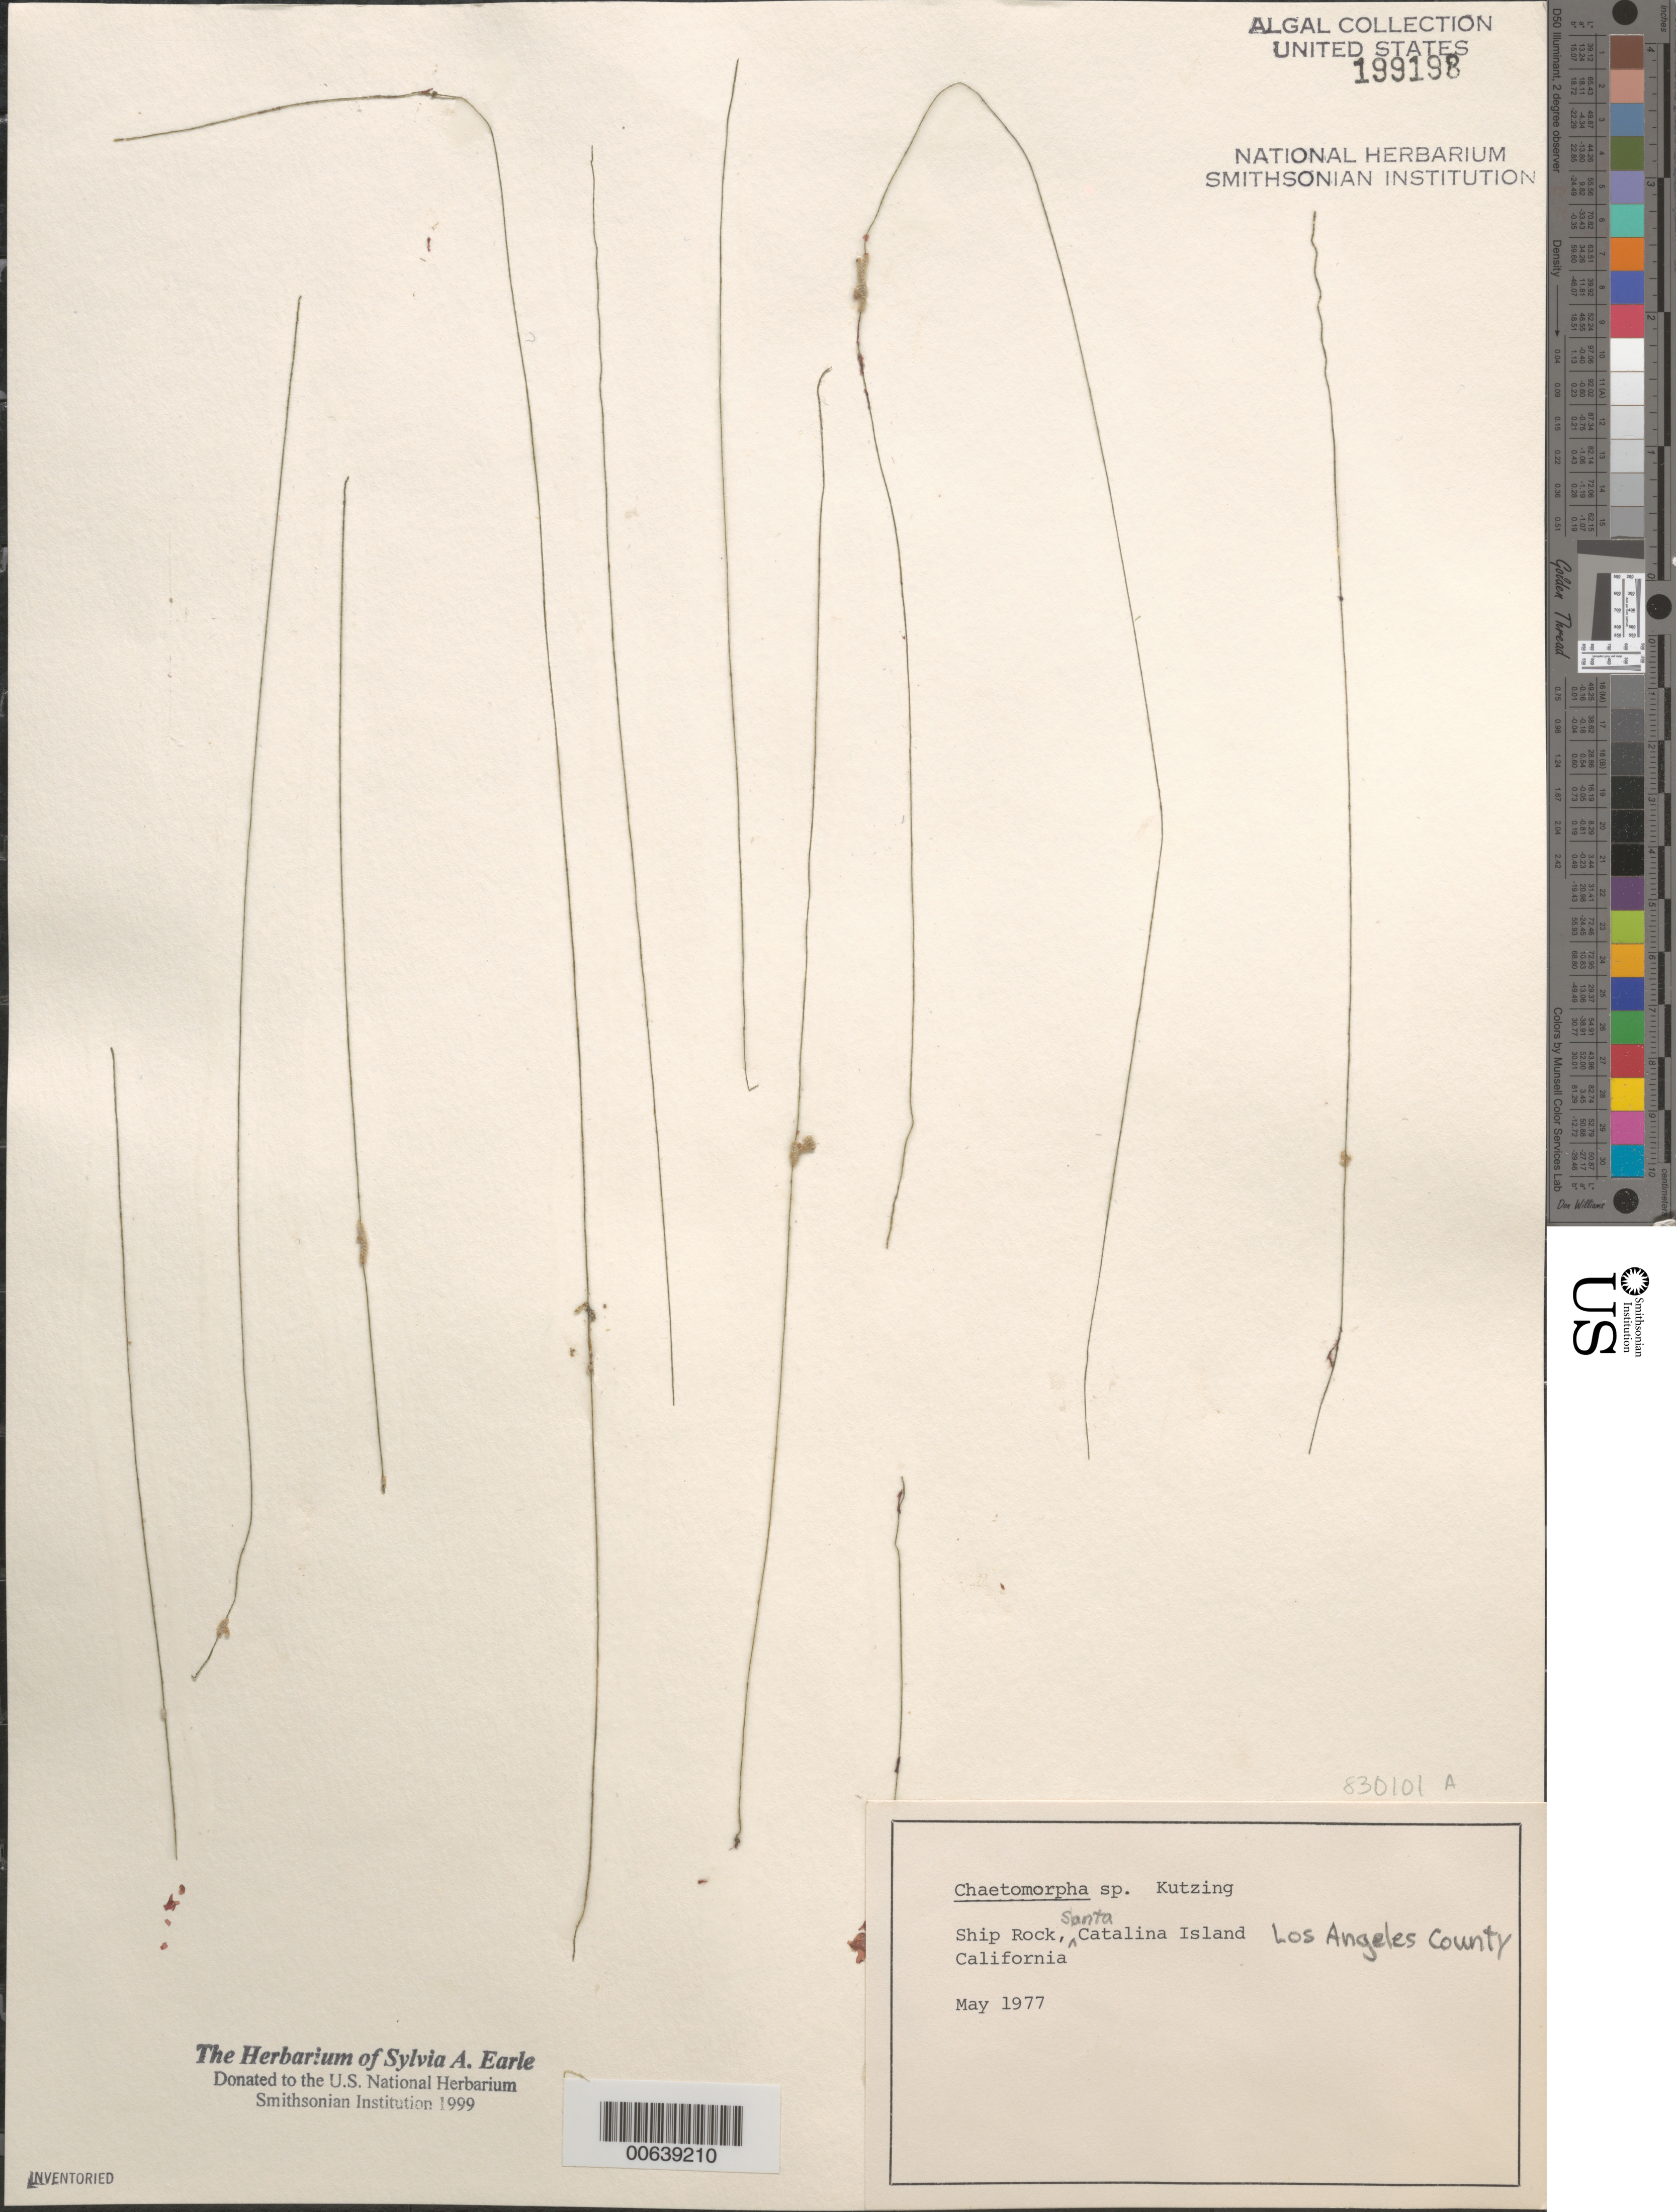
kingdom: Plantae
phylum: Chlorophyta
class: Ulvophyceae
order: Cladophorales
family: Cladophoraceae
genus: Chaetomorpha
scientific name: Chaetomorpha sp.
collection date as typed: May 1977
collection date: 1977-05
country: United States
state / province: California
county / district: Los Angeles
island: Santa Catalina Island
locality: Ship Rock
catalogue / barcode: US 199198